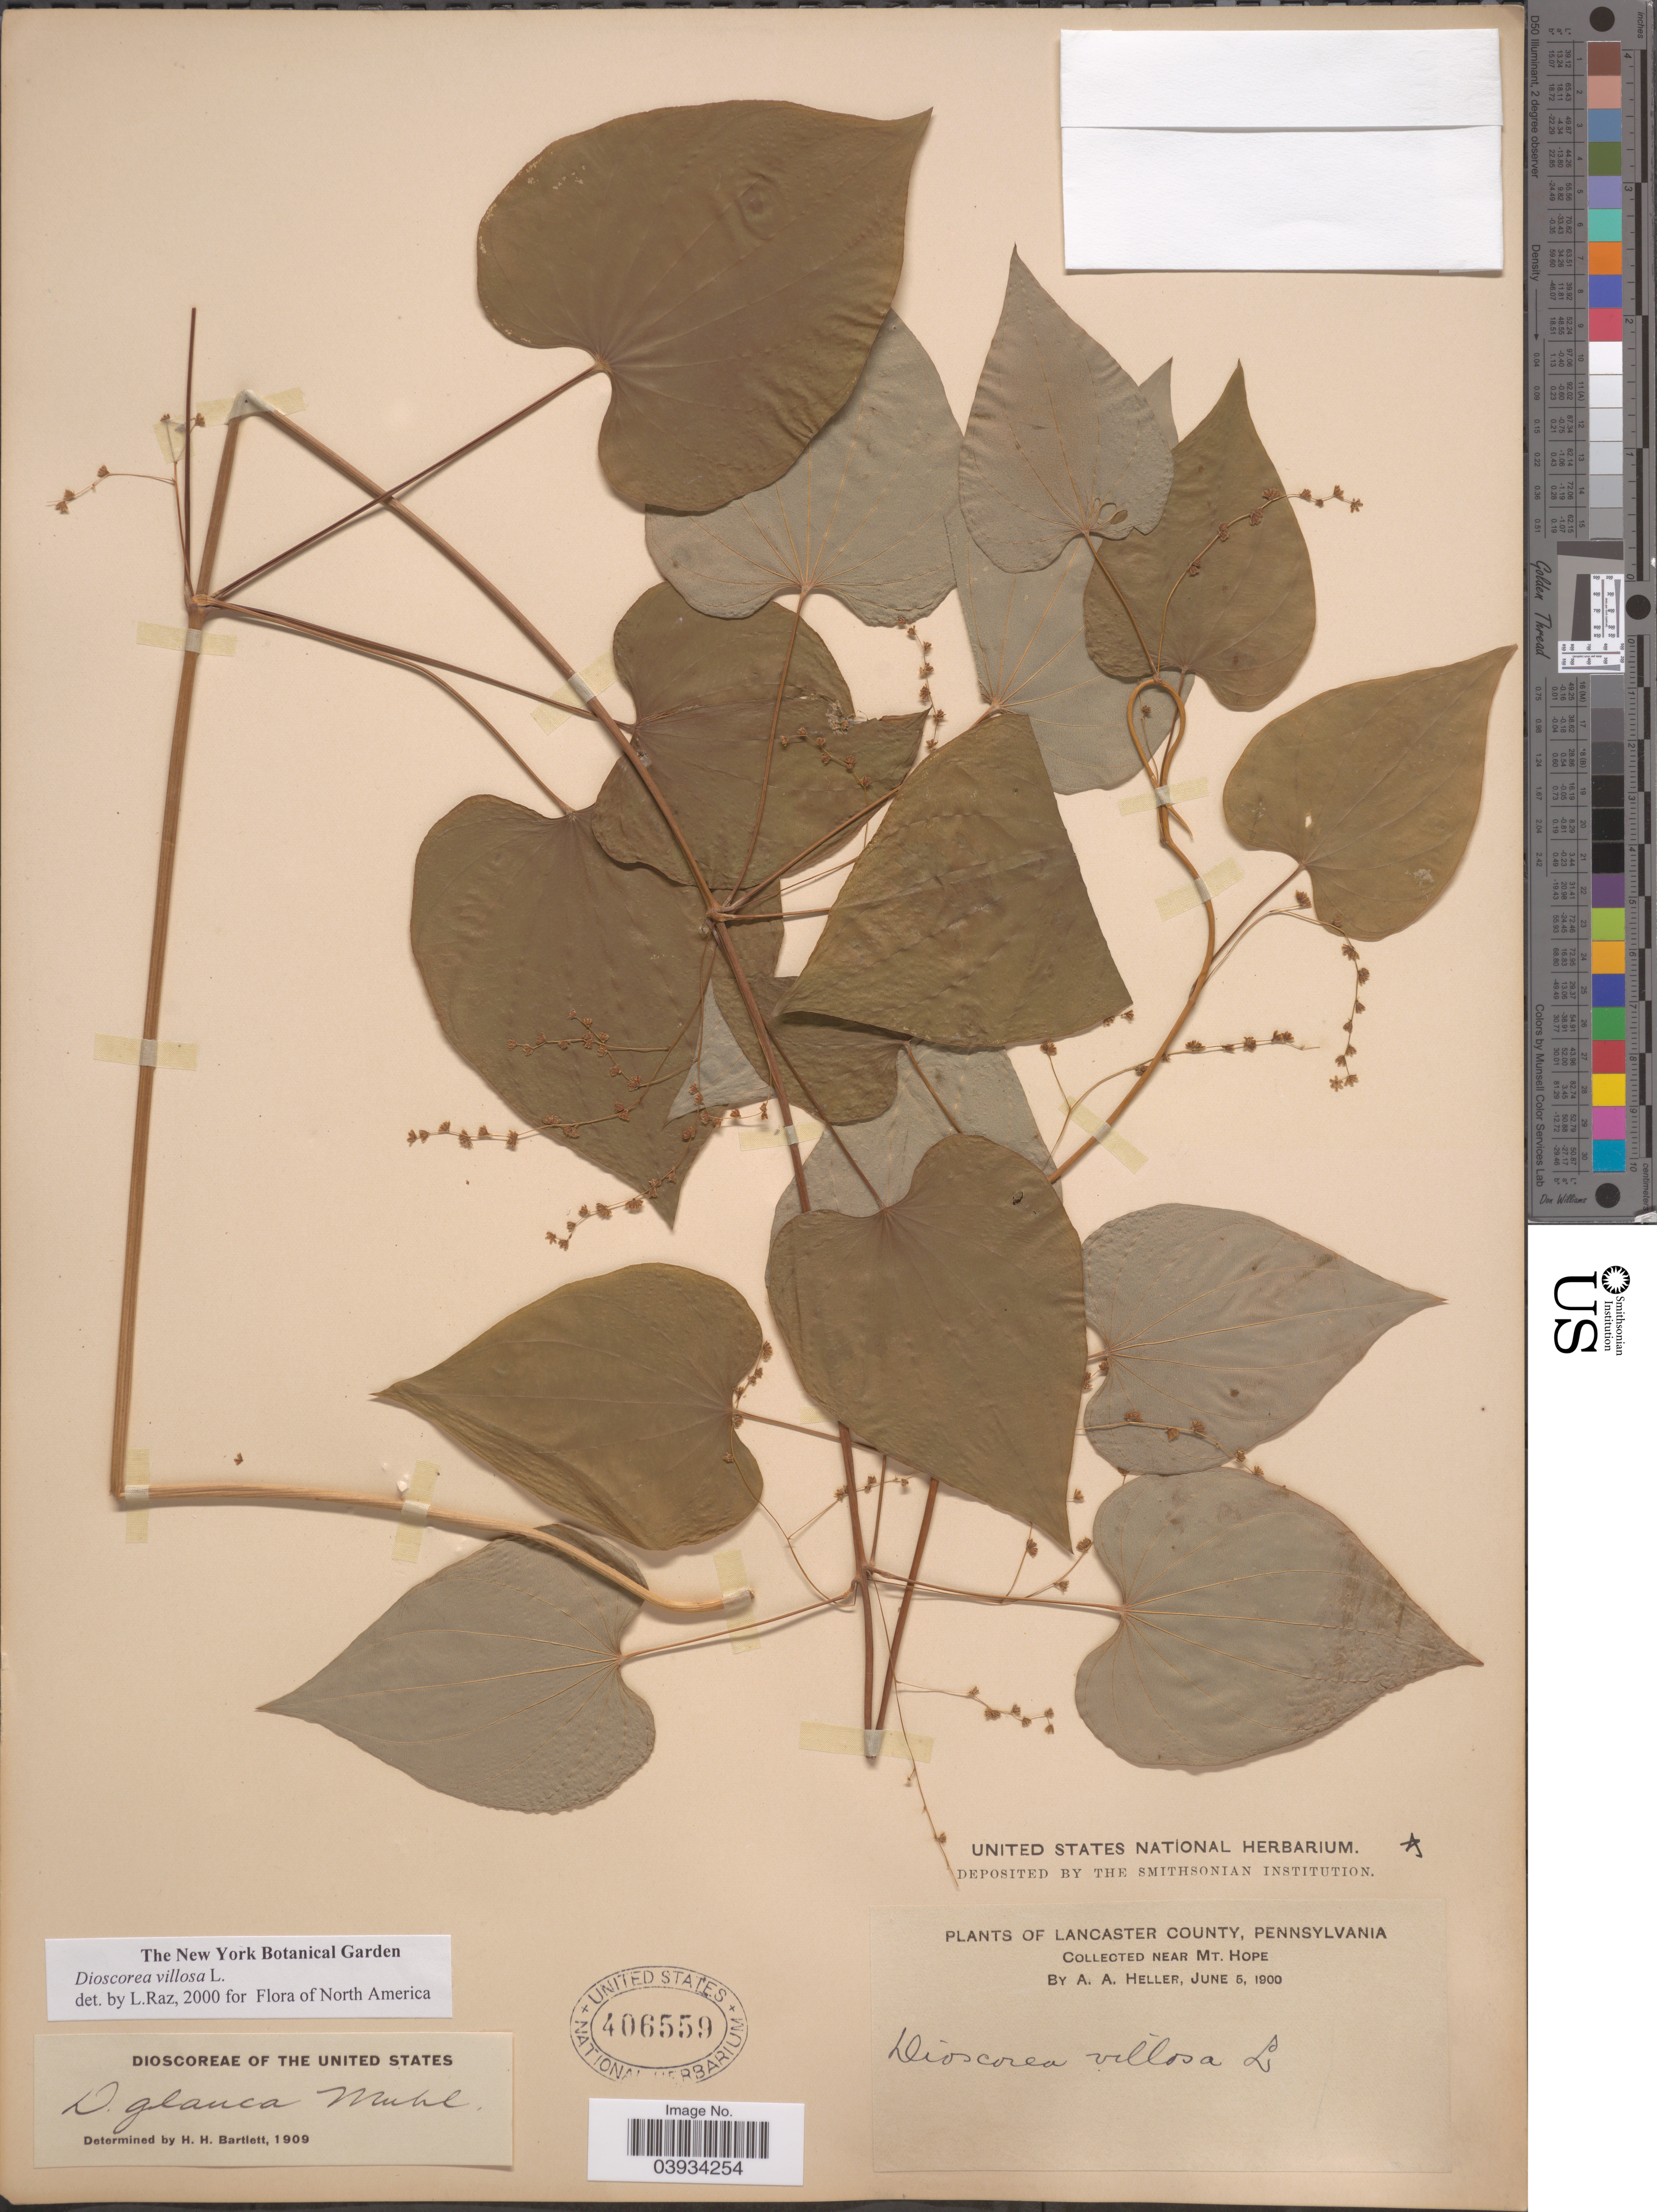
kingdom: Plantae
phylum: Tracheophyta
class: Liliopsida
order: Dioscoreales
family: Dioscoreaceae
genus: Dioscorea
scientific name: Dioscorea villosa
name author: L.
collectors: A. A. Heller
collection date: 1900-06-05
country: United States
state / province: Pennsylvania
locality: Lancaster County. Near Mt. Hope.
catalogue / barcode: US 406559